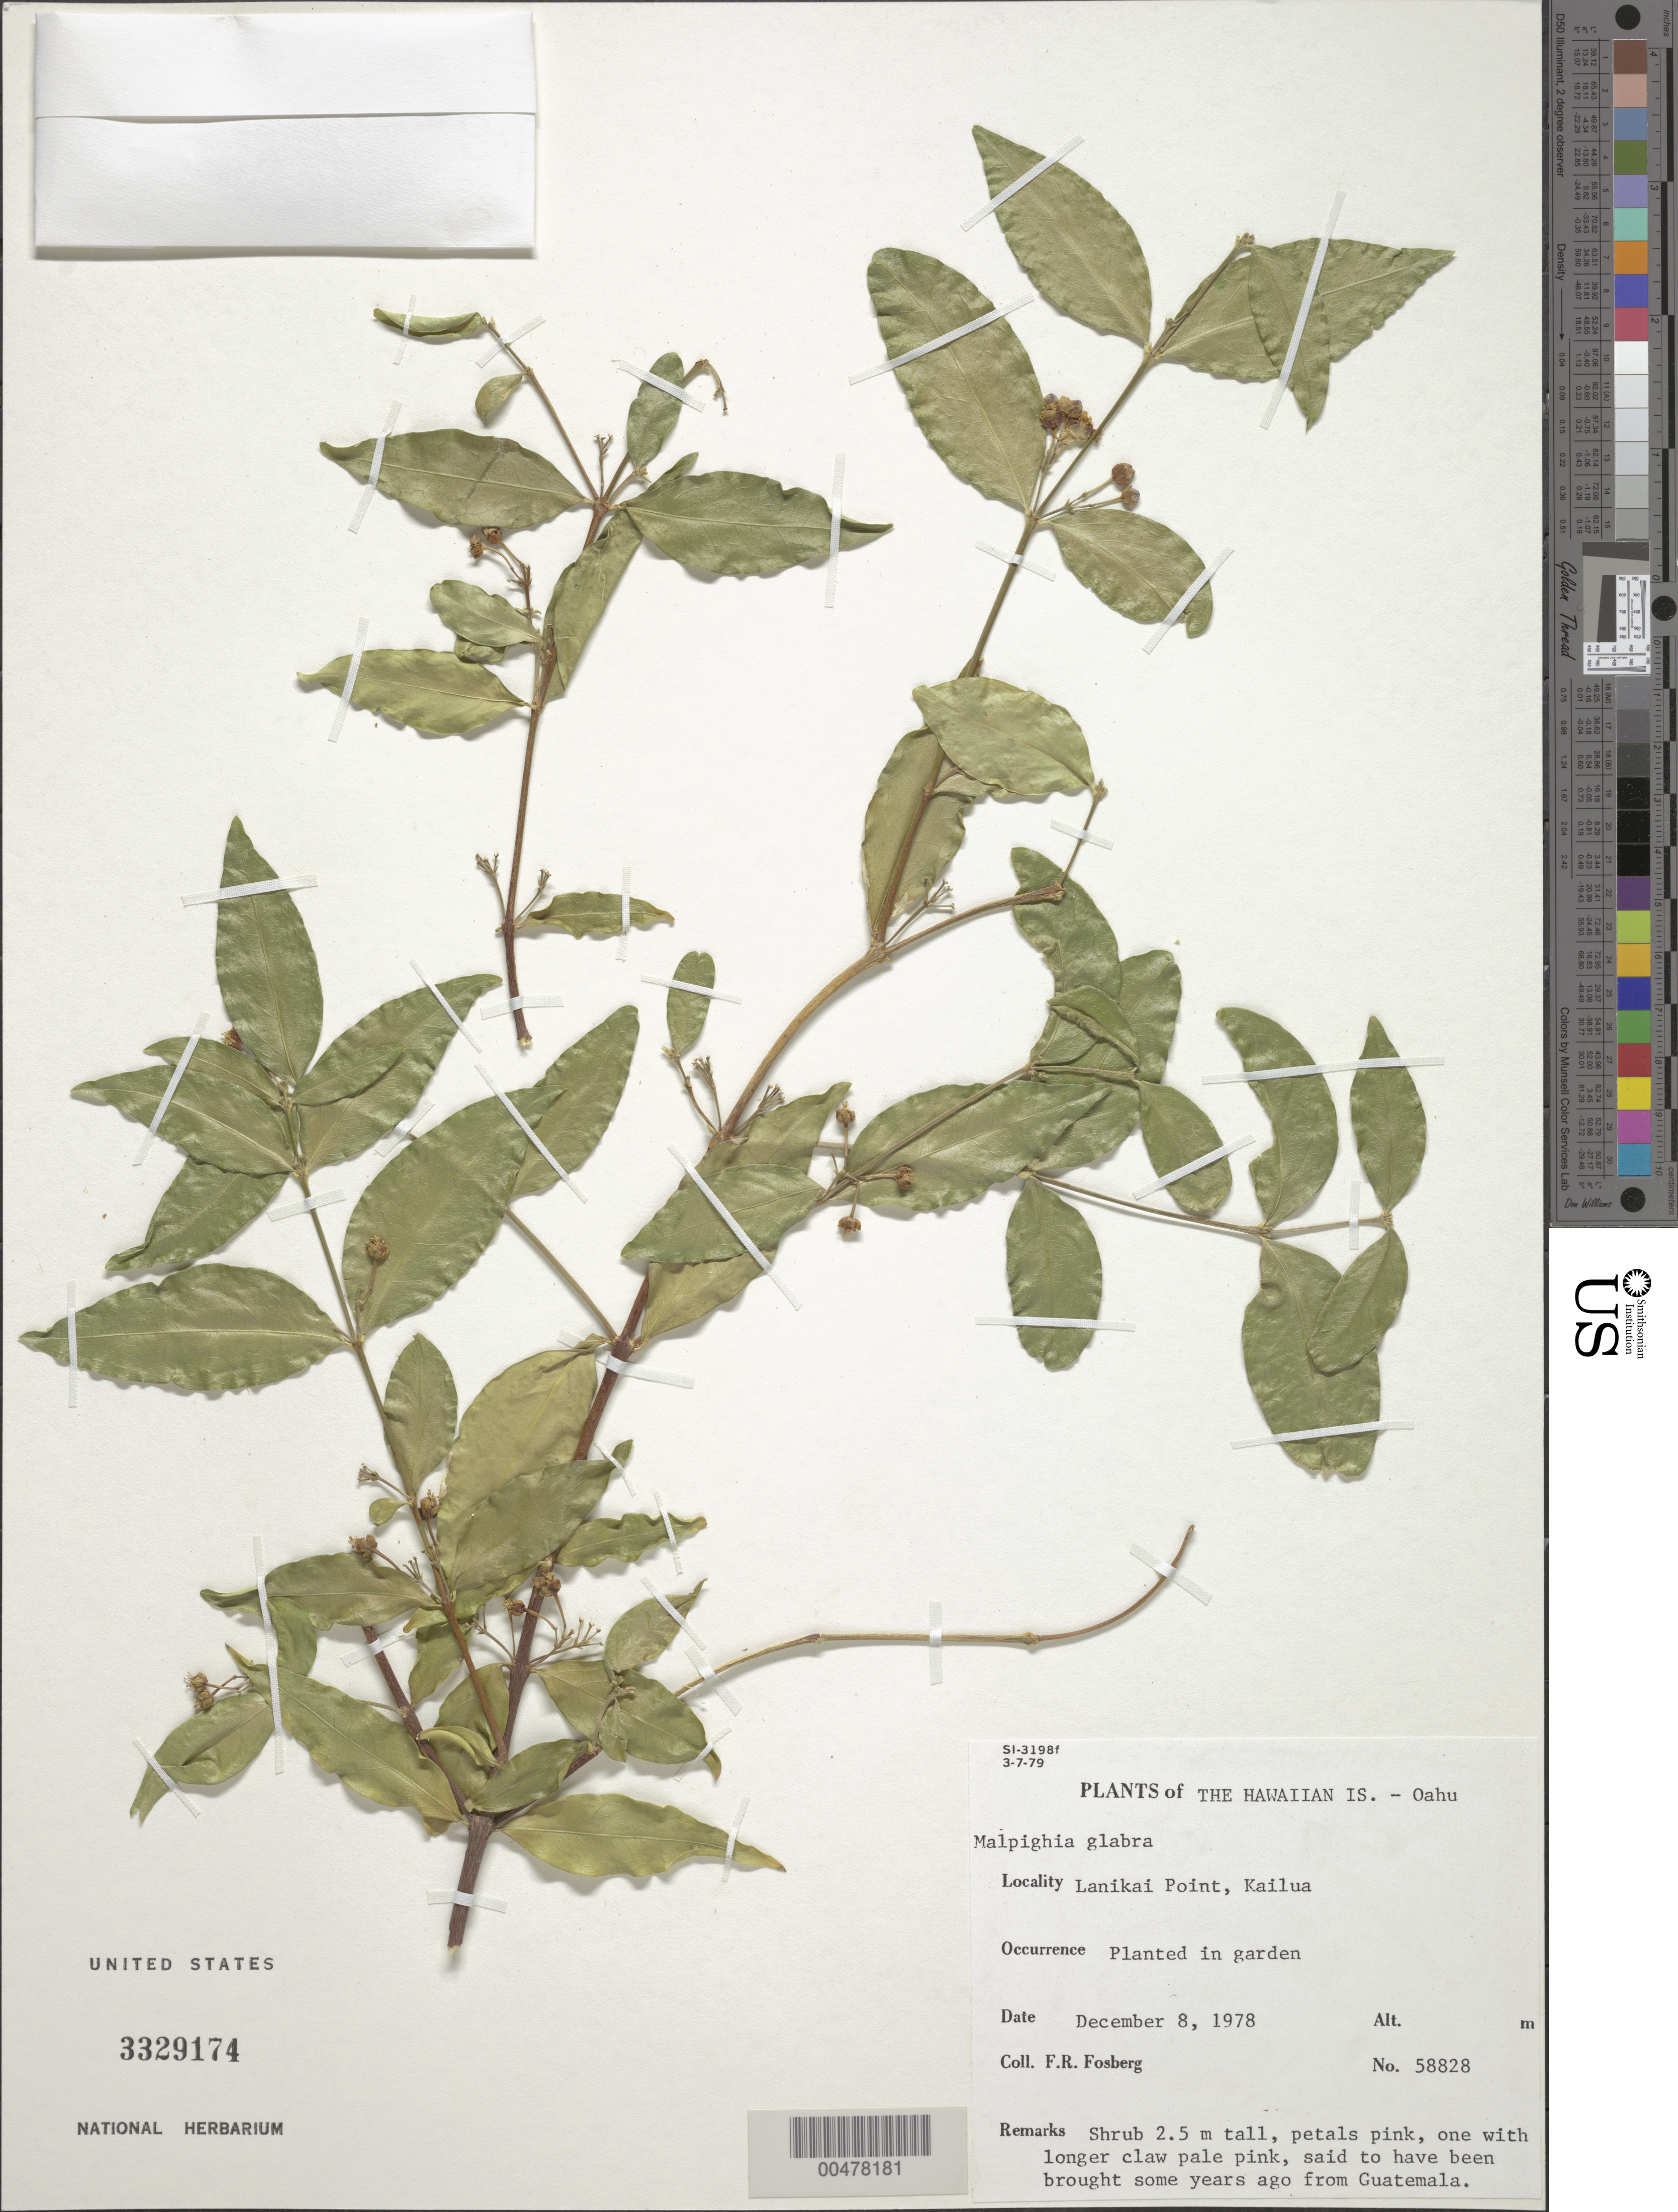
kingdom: Plantae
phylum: Tracheophyta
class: Magnoliopsida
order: Malpighiales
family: Malpighiaceae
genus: Malpighia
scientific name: Malpighia glabra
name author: L.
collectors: F. R. Fosberg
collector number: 58828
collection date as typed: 8 Dec 1978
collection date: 1978-12-08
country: United States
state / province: Hawaii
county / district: Honolulu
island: Oahu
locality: Lanikai Point, Kailua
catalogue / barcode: US 3329174